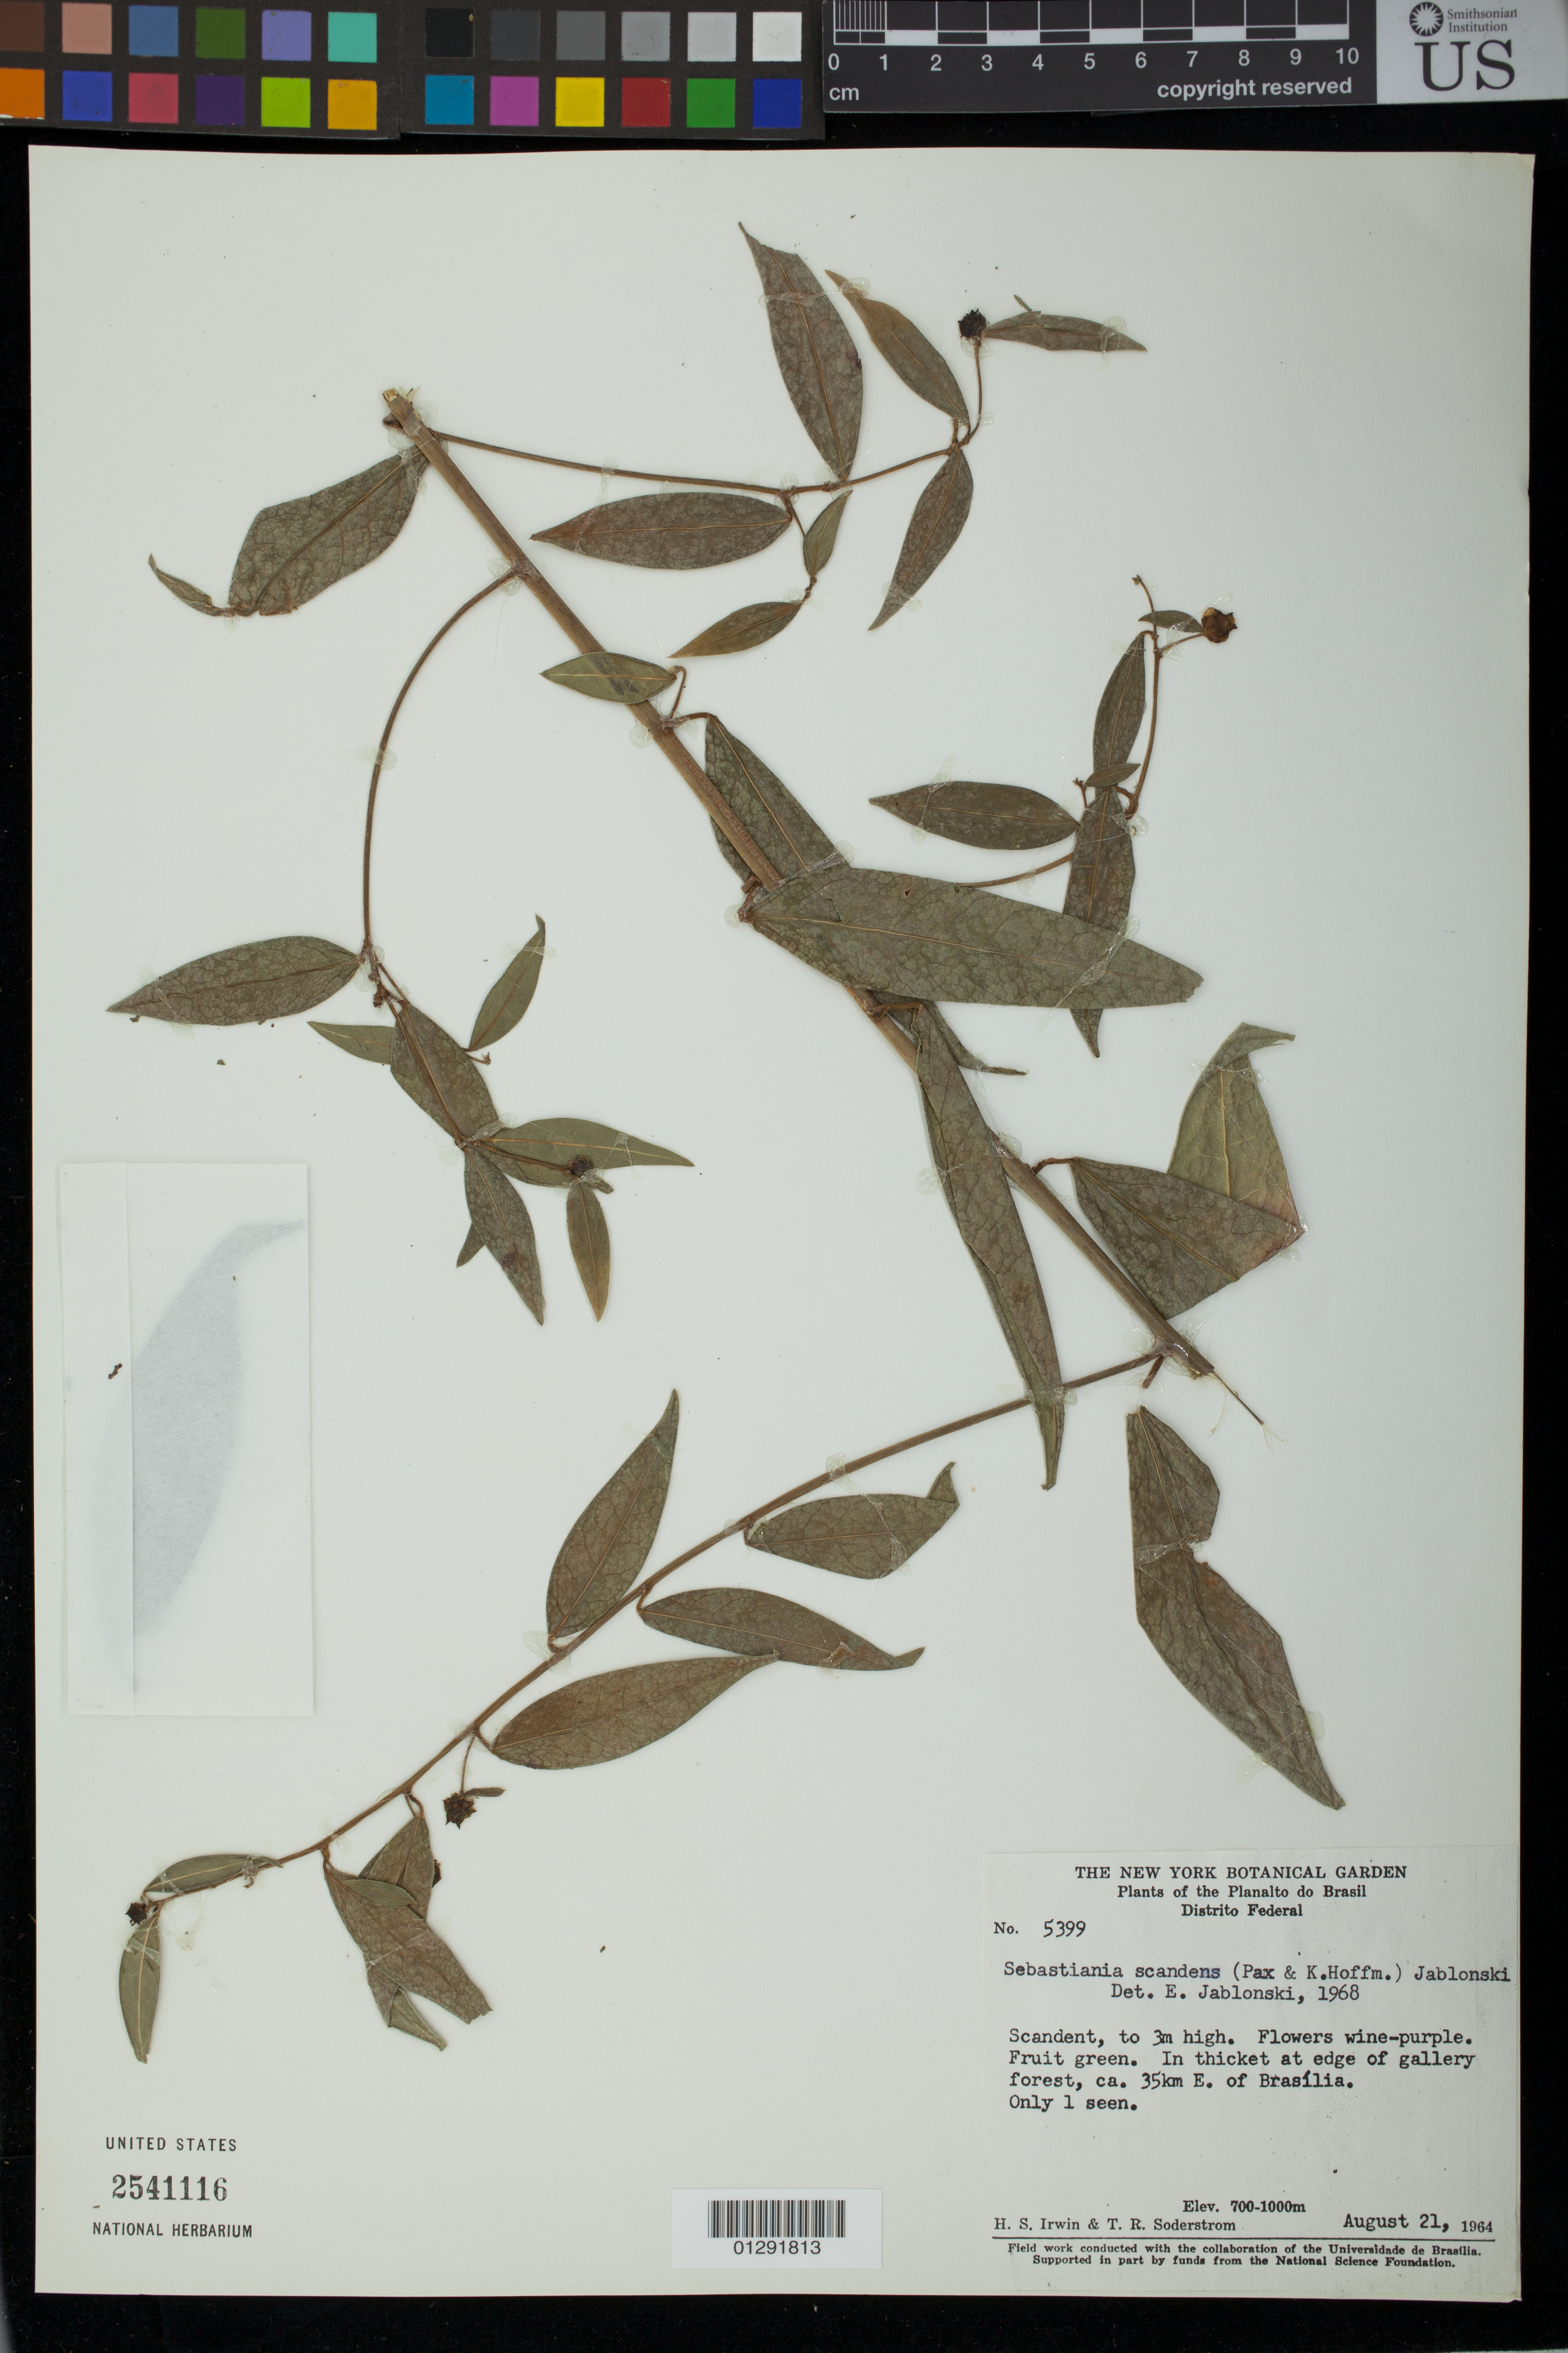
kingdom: Plantae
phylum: Tracheophyta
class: Magnoliopsida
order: Malpighiales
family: Euphorbiaceae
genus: Sebastiania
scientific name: Sebastiania scandens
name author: (Pax & K. Hoffm.) Jablonski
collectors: H. Irwin & T. R. Soderstrom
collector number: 5399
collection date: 1964-08-21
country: Brazil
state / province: Distrito Federal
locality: In thicket at edge of gallery forest, ca. 35 km. E. of Brasilia.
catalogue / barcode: US 2541116